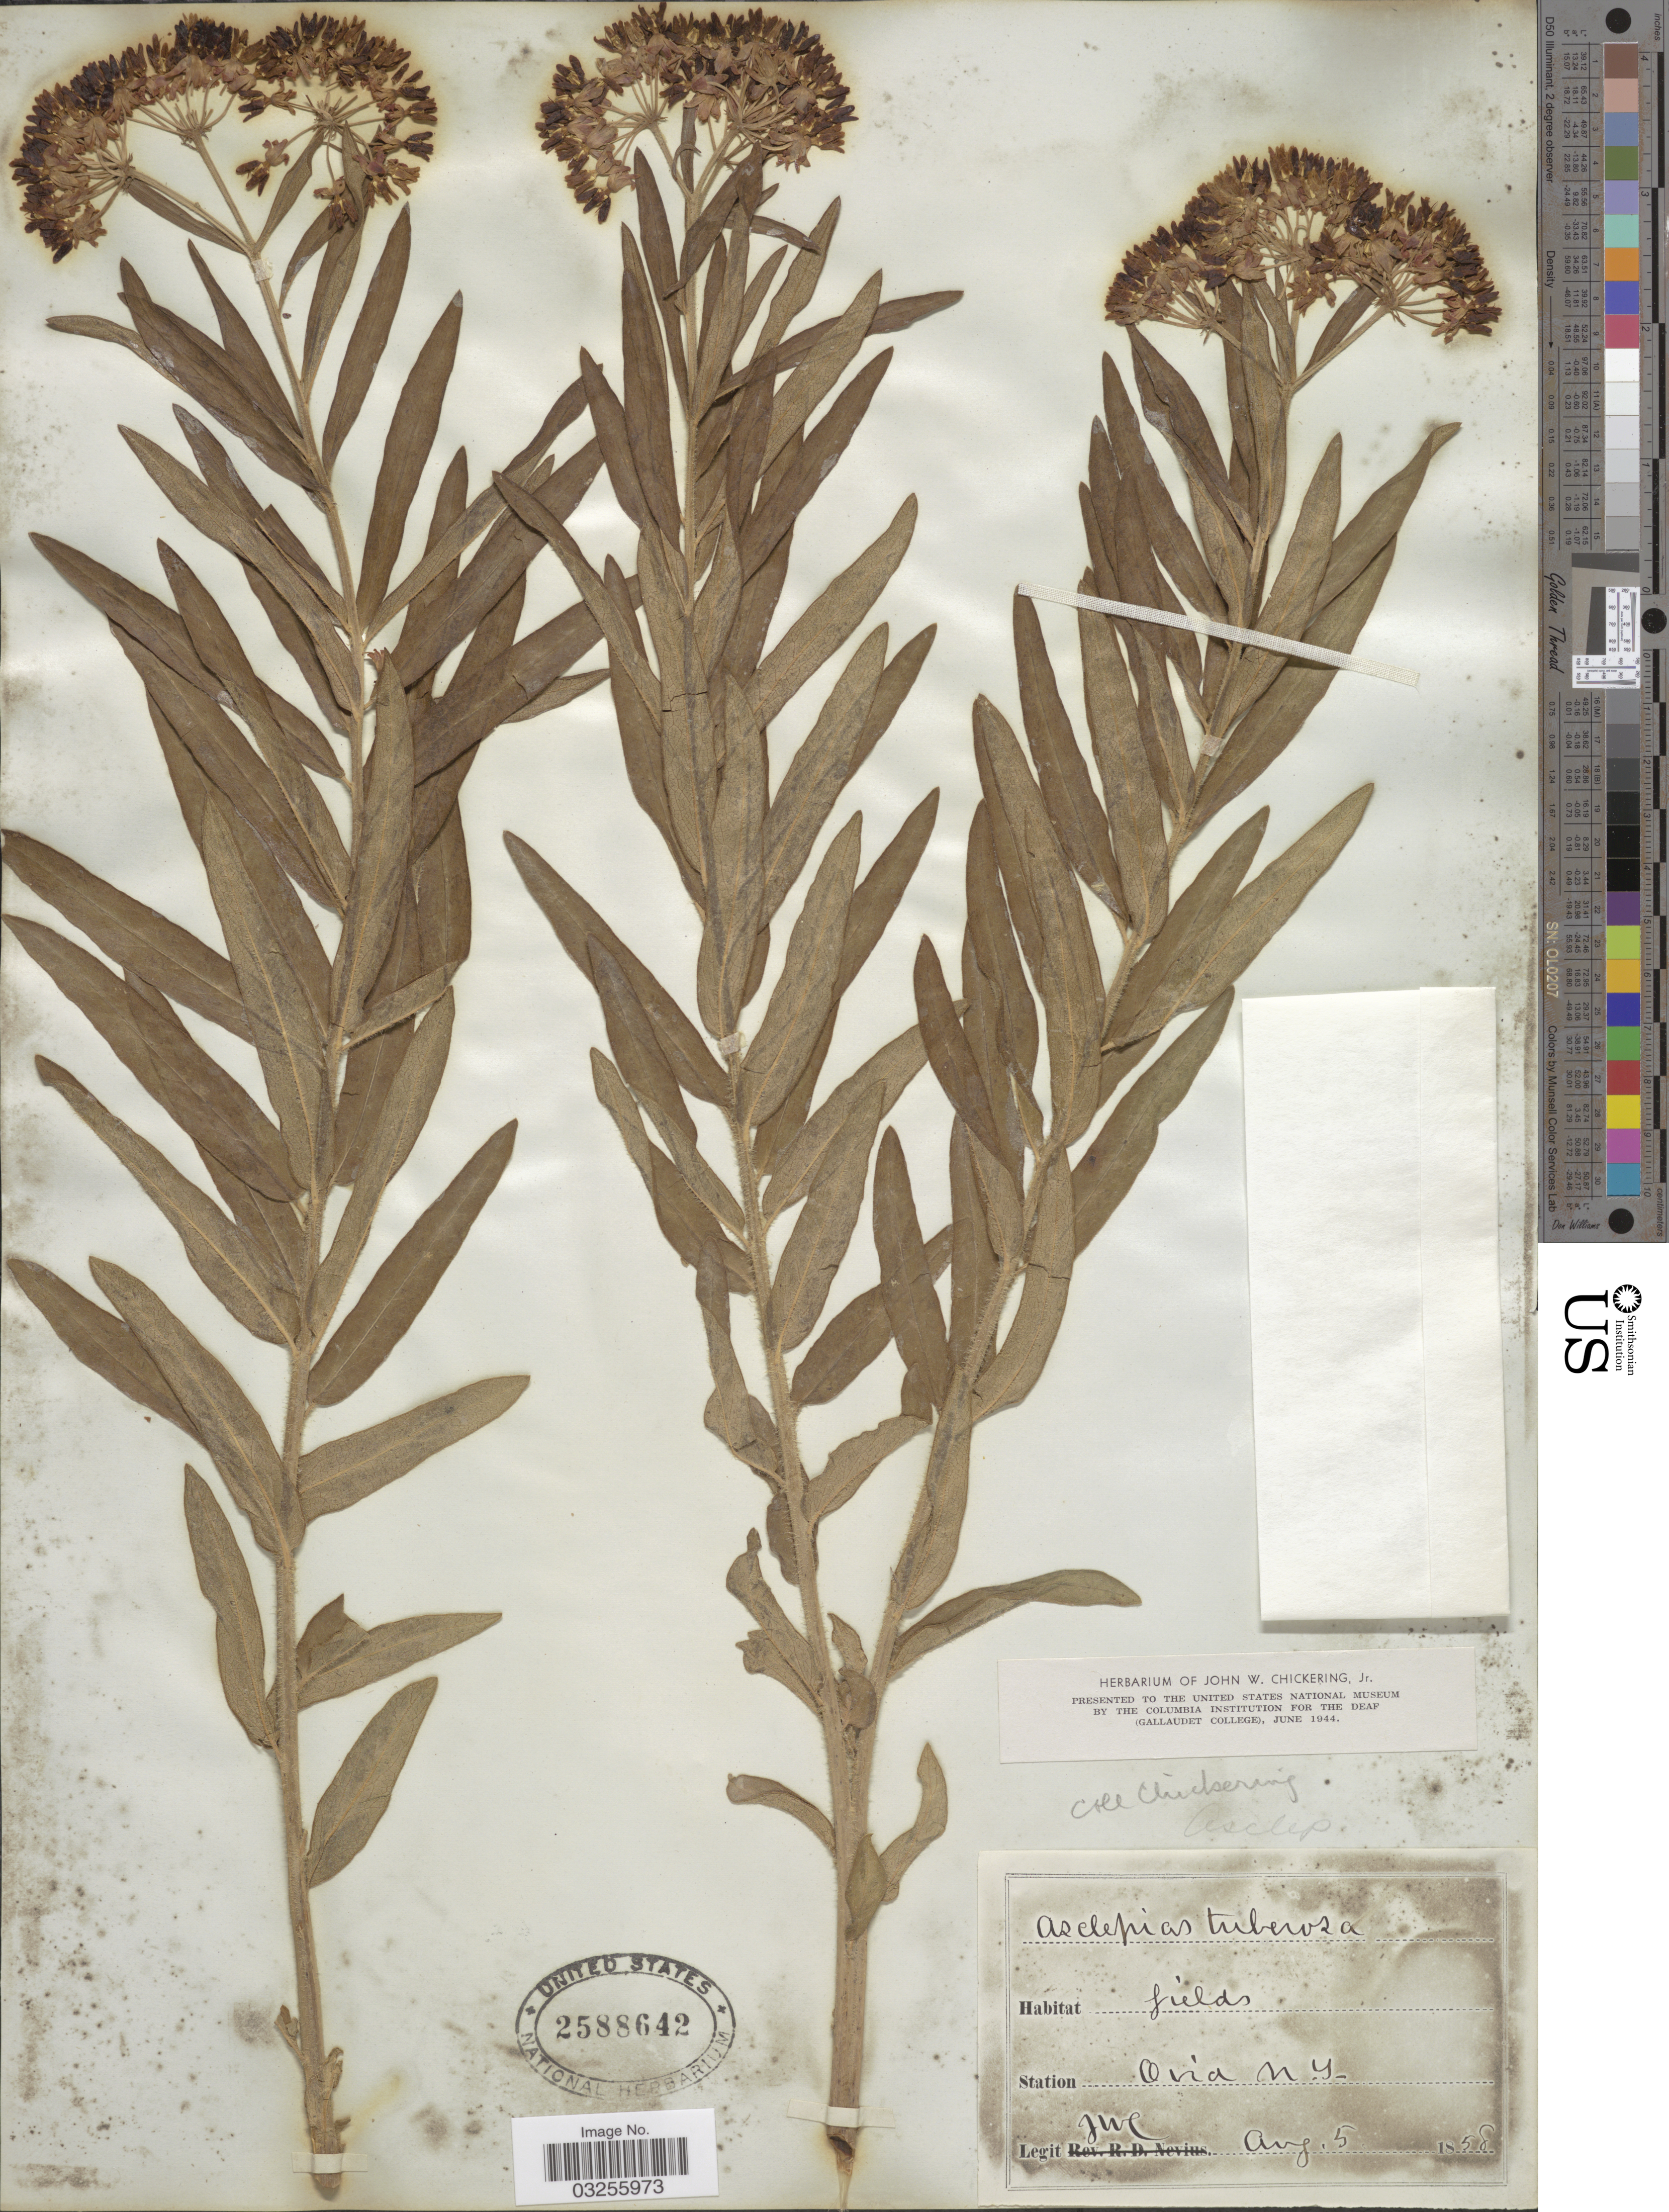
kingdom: Plantae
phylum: Tracheophyta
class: Magnoliopsida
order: Gentianales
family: Apocynaceae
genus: Asclepias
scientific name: Asclepias tuberosa subsp. tuberosa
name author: L.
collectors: J. Chickering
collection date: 1858-08-05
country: United States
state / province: New York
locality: Station Ovid.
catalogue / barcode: US 2588642